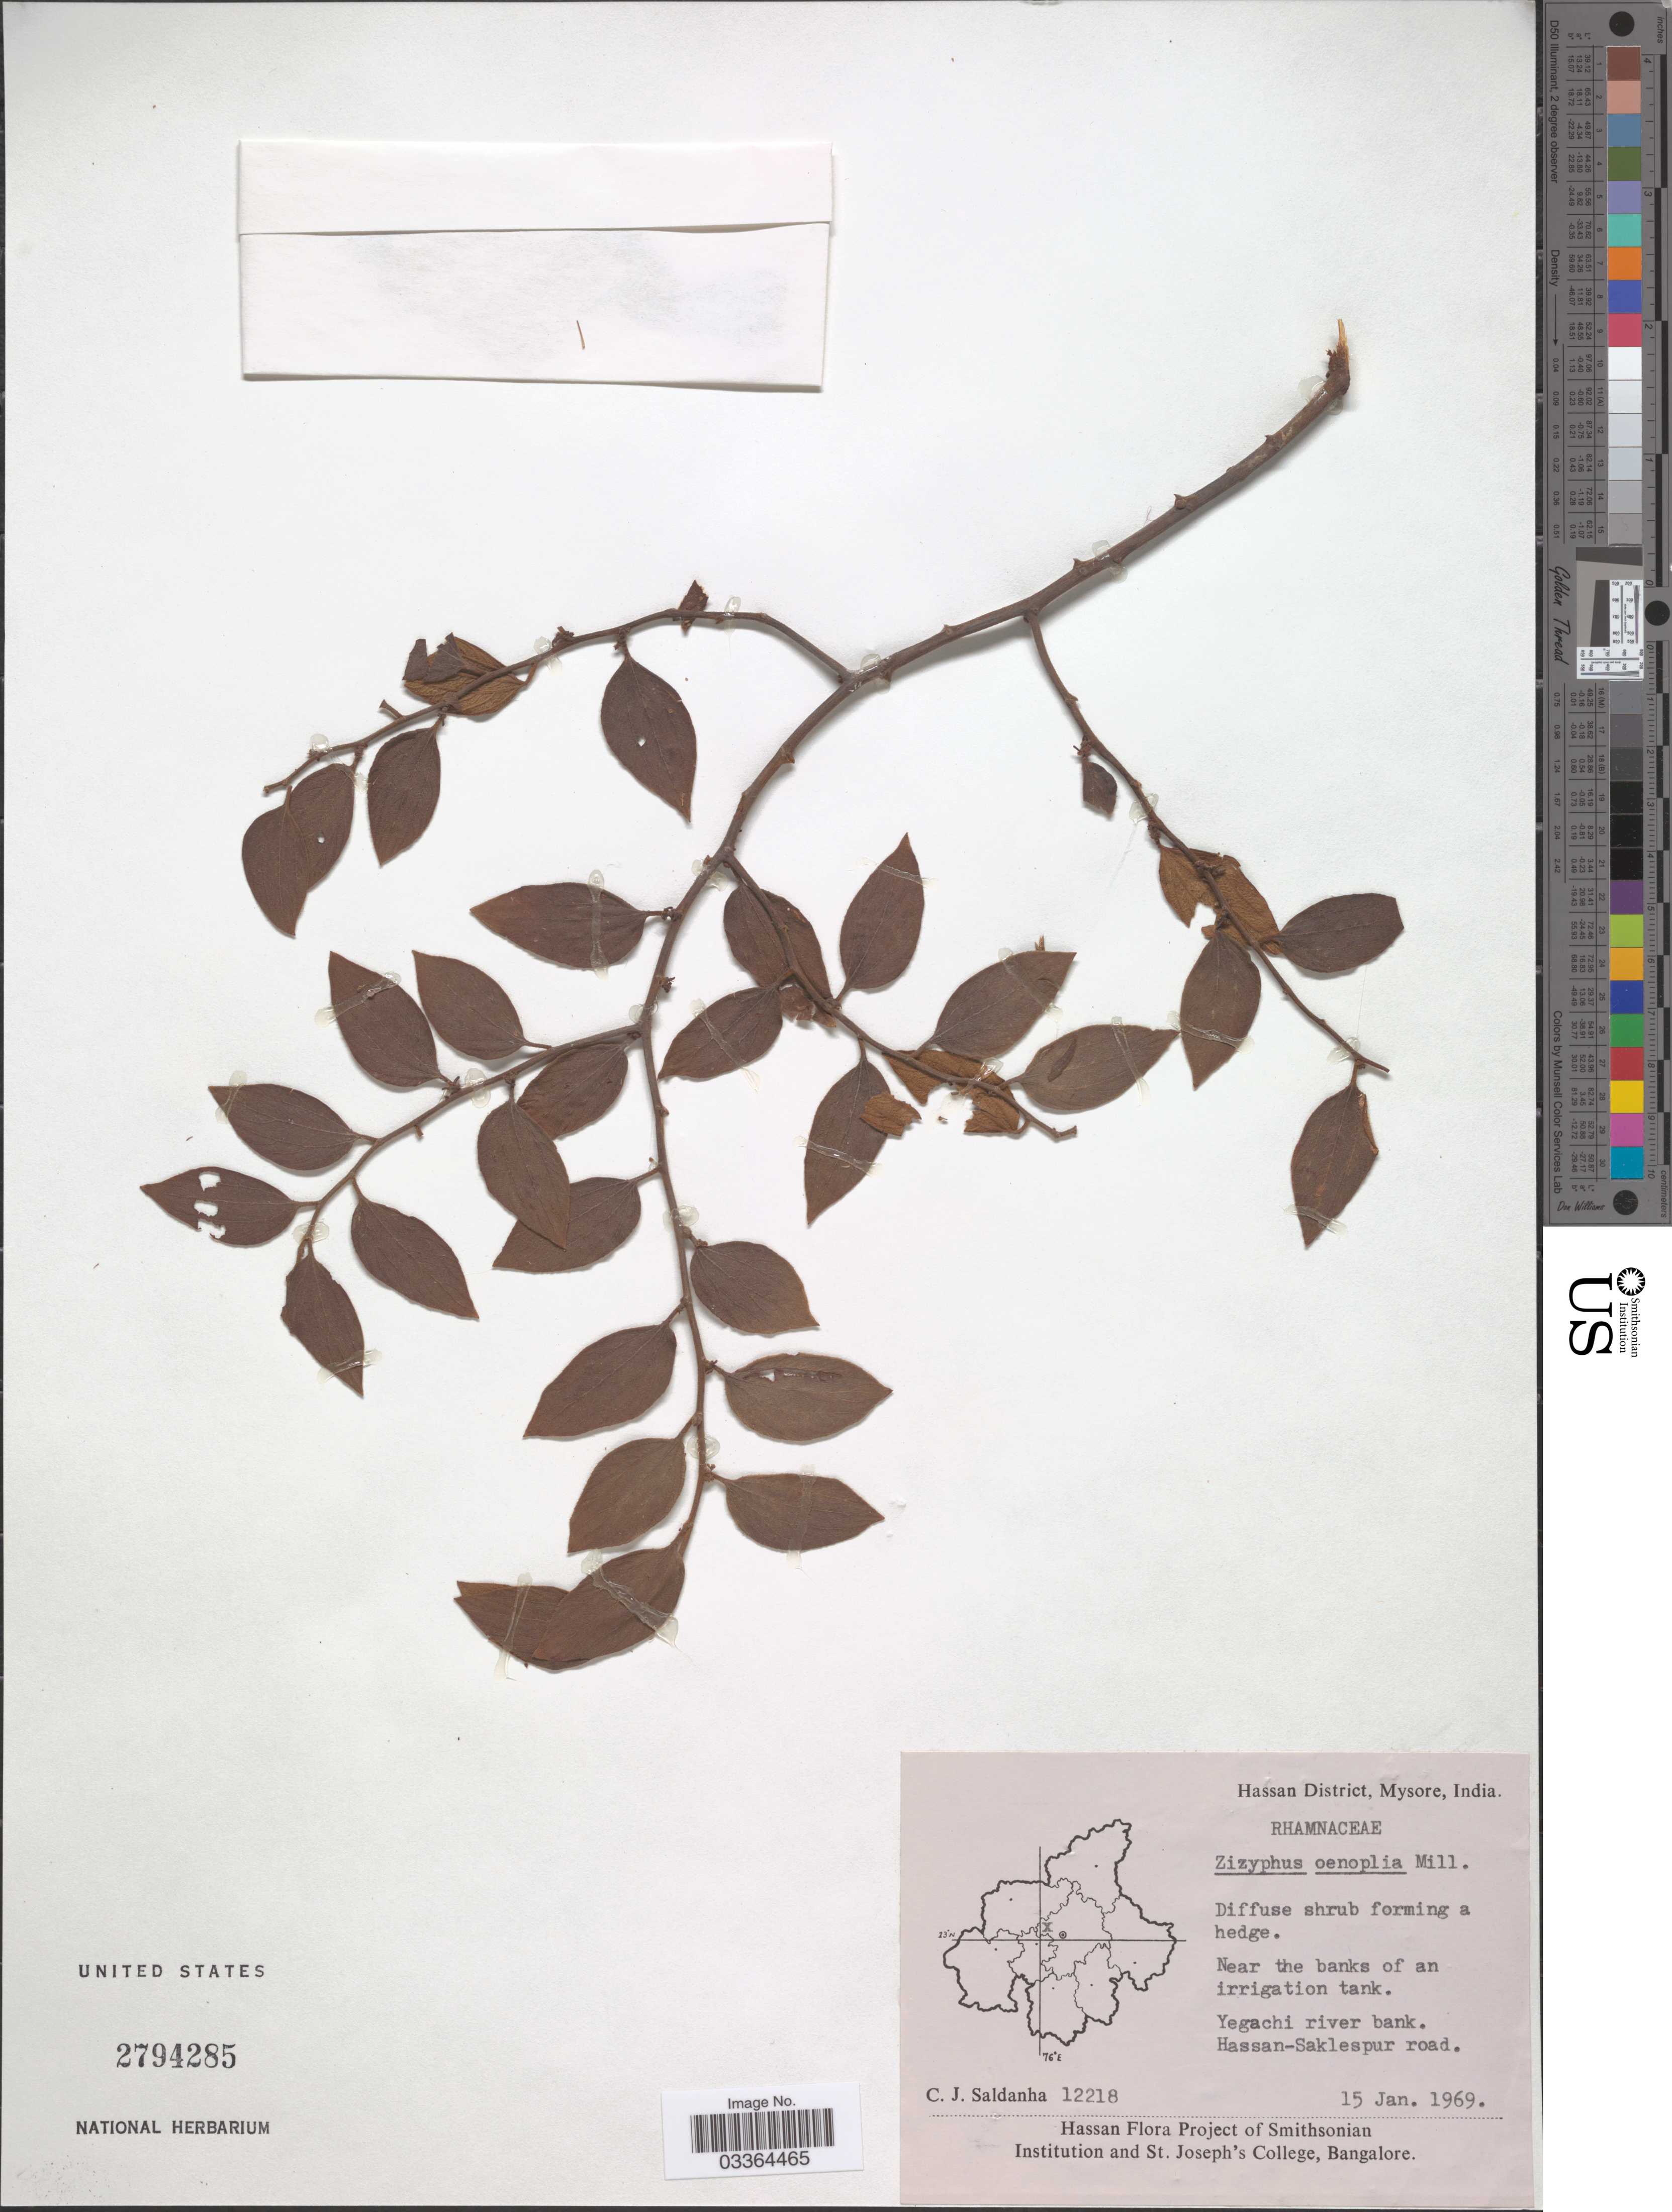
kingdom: Plantae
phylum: Tracheophyta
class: Magnoliopsida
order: Rosales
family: Rhamnaceae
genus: Ziziphus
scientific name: Ziziphus oenopolia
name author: (L.) Mill.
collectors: C. J. Saldanha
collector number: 12218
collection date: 1969-01-15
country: India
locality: Hassan District, Mysore. Yegachi river bank. Hassan-Saklespur road.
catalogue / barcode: US 2794285